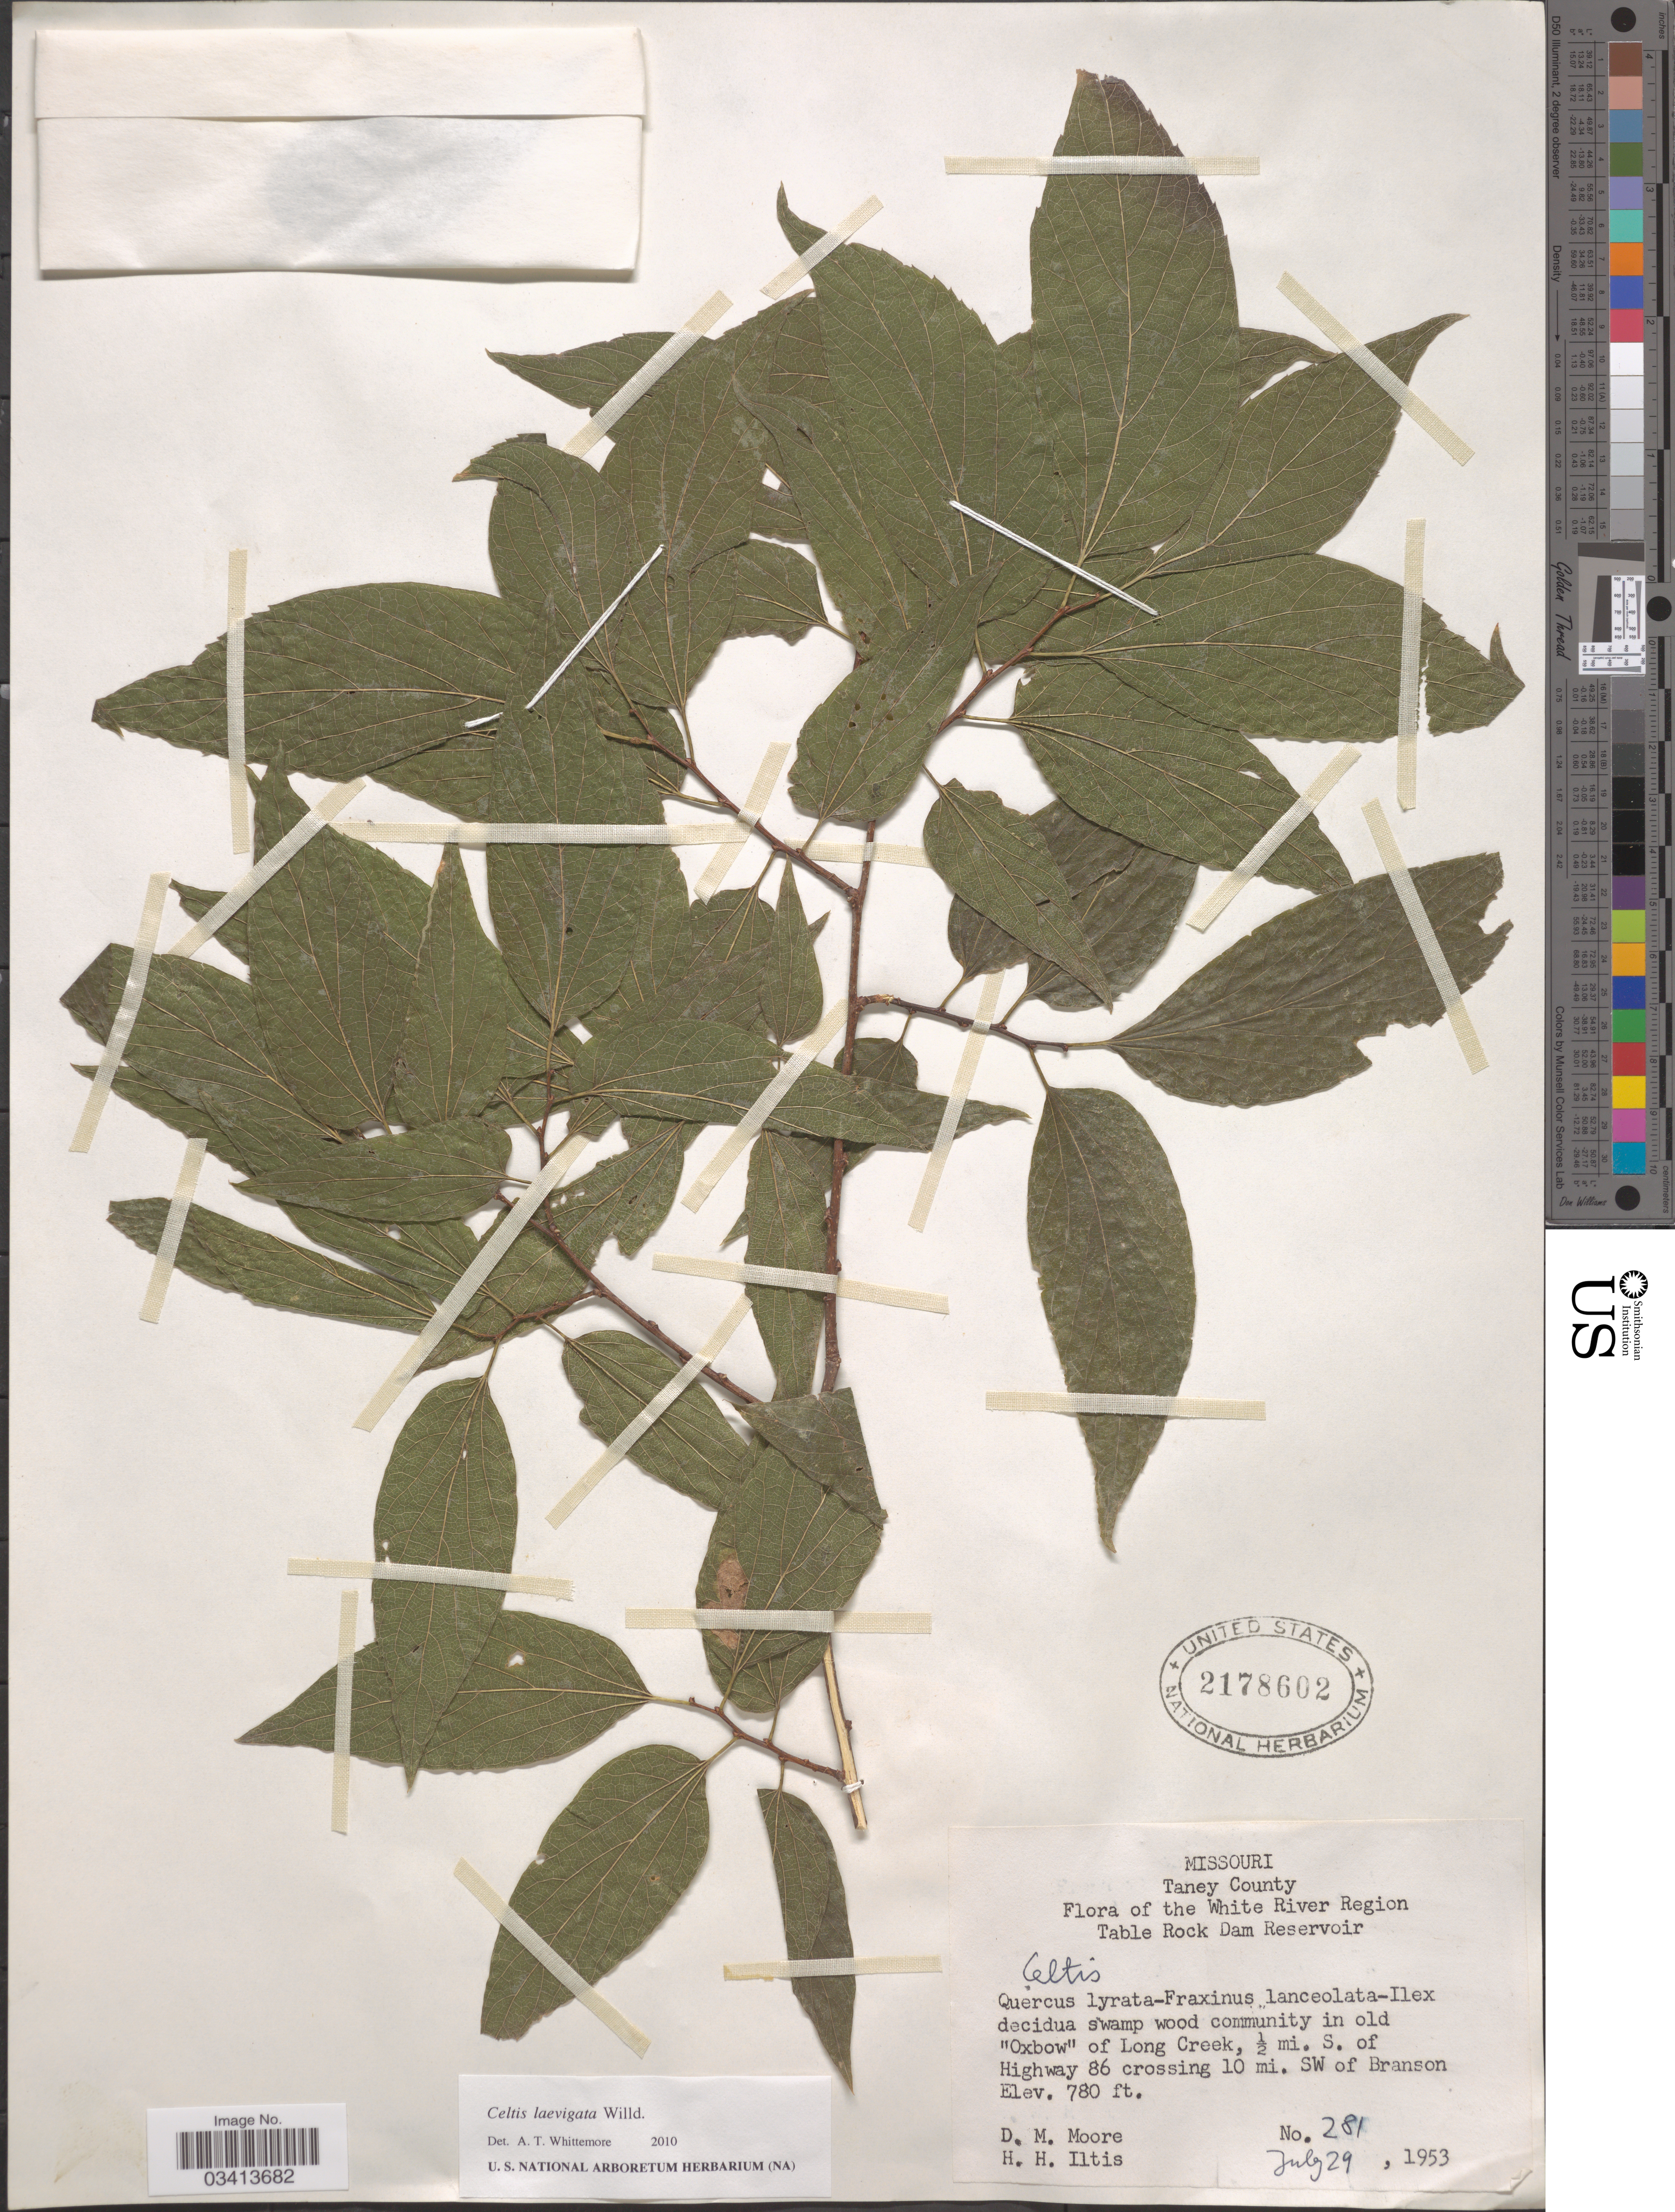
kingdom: Plantae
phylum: Tracheophyta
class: Magnoliopsida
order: Rosales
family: Cannabaceae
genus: Celtis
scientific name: Celtis laevigata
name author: Willd.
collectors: D. Moore & H. H. Iltis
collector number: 281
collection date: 1953-07-29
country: United States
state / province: Missouri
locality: Taney County. The White River Region. Table Rock Dam Reservoir. In old "Oxbow" of Long Creek, ½ mi. S. of Highway 86 crossing 10 mi. SW of Branson.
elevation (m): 238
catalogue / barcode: US 2178602